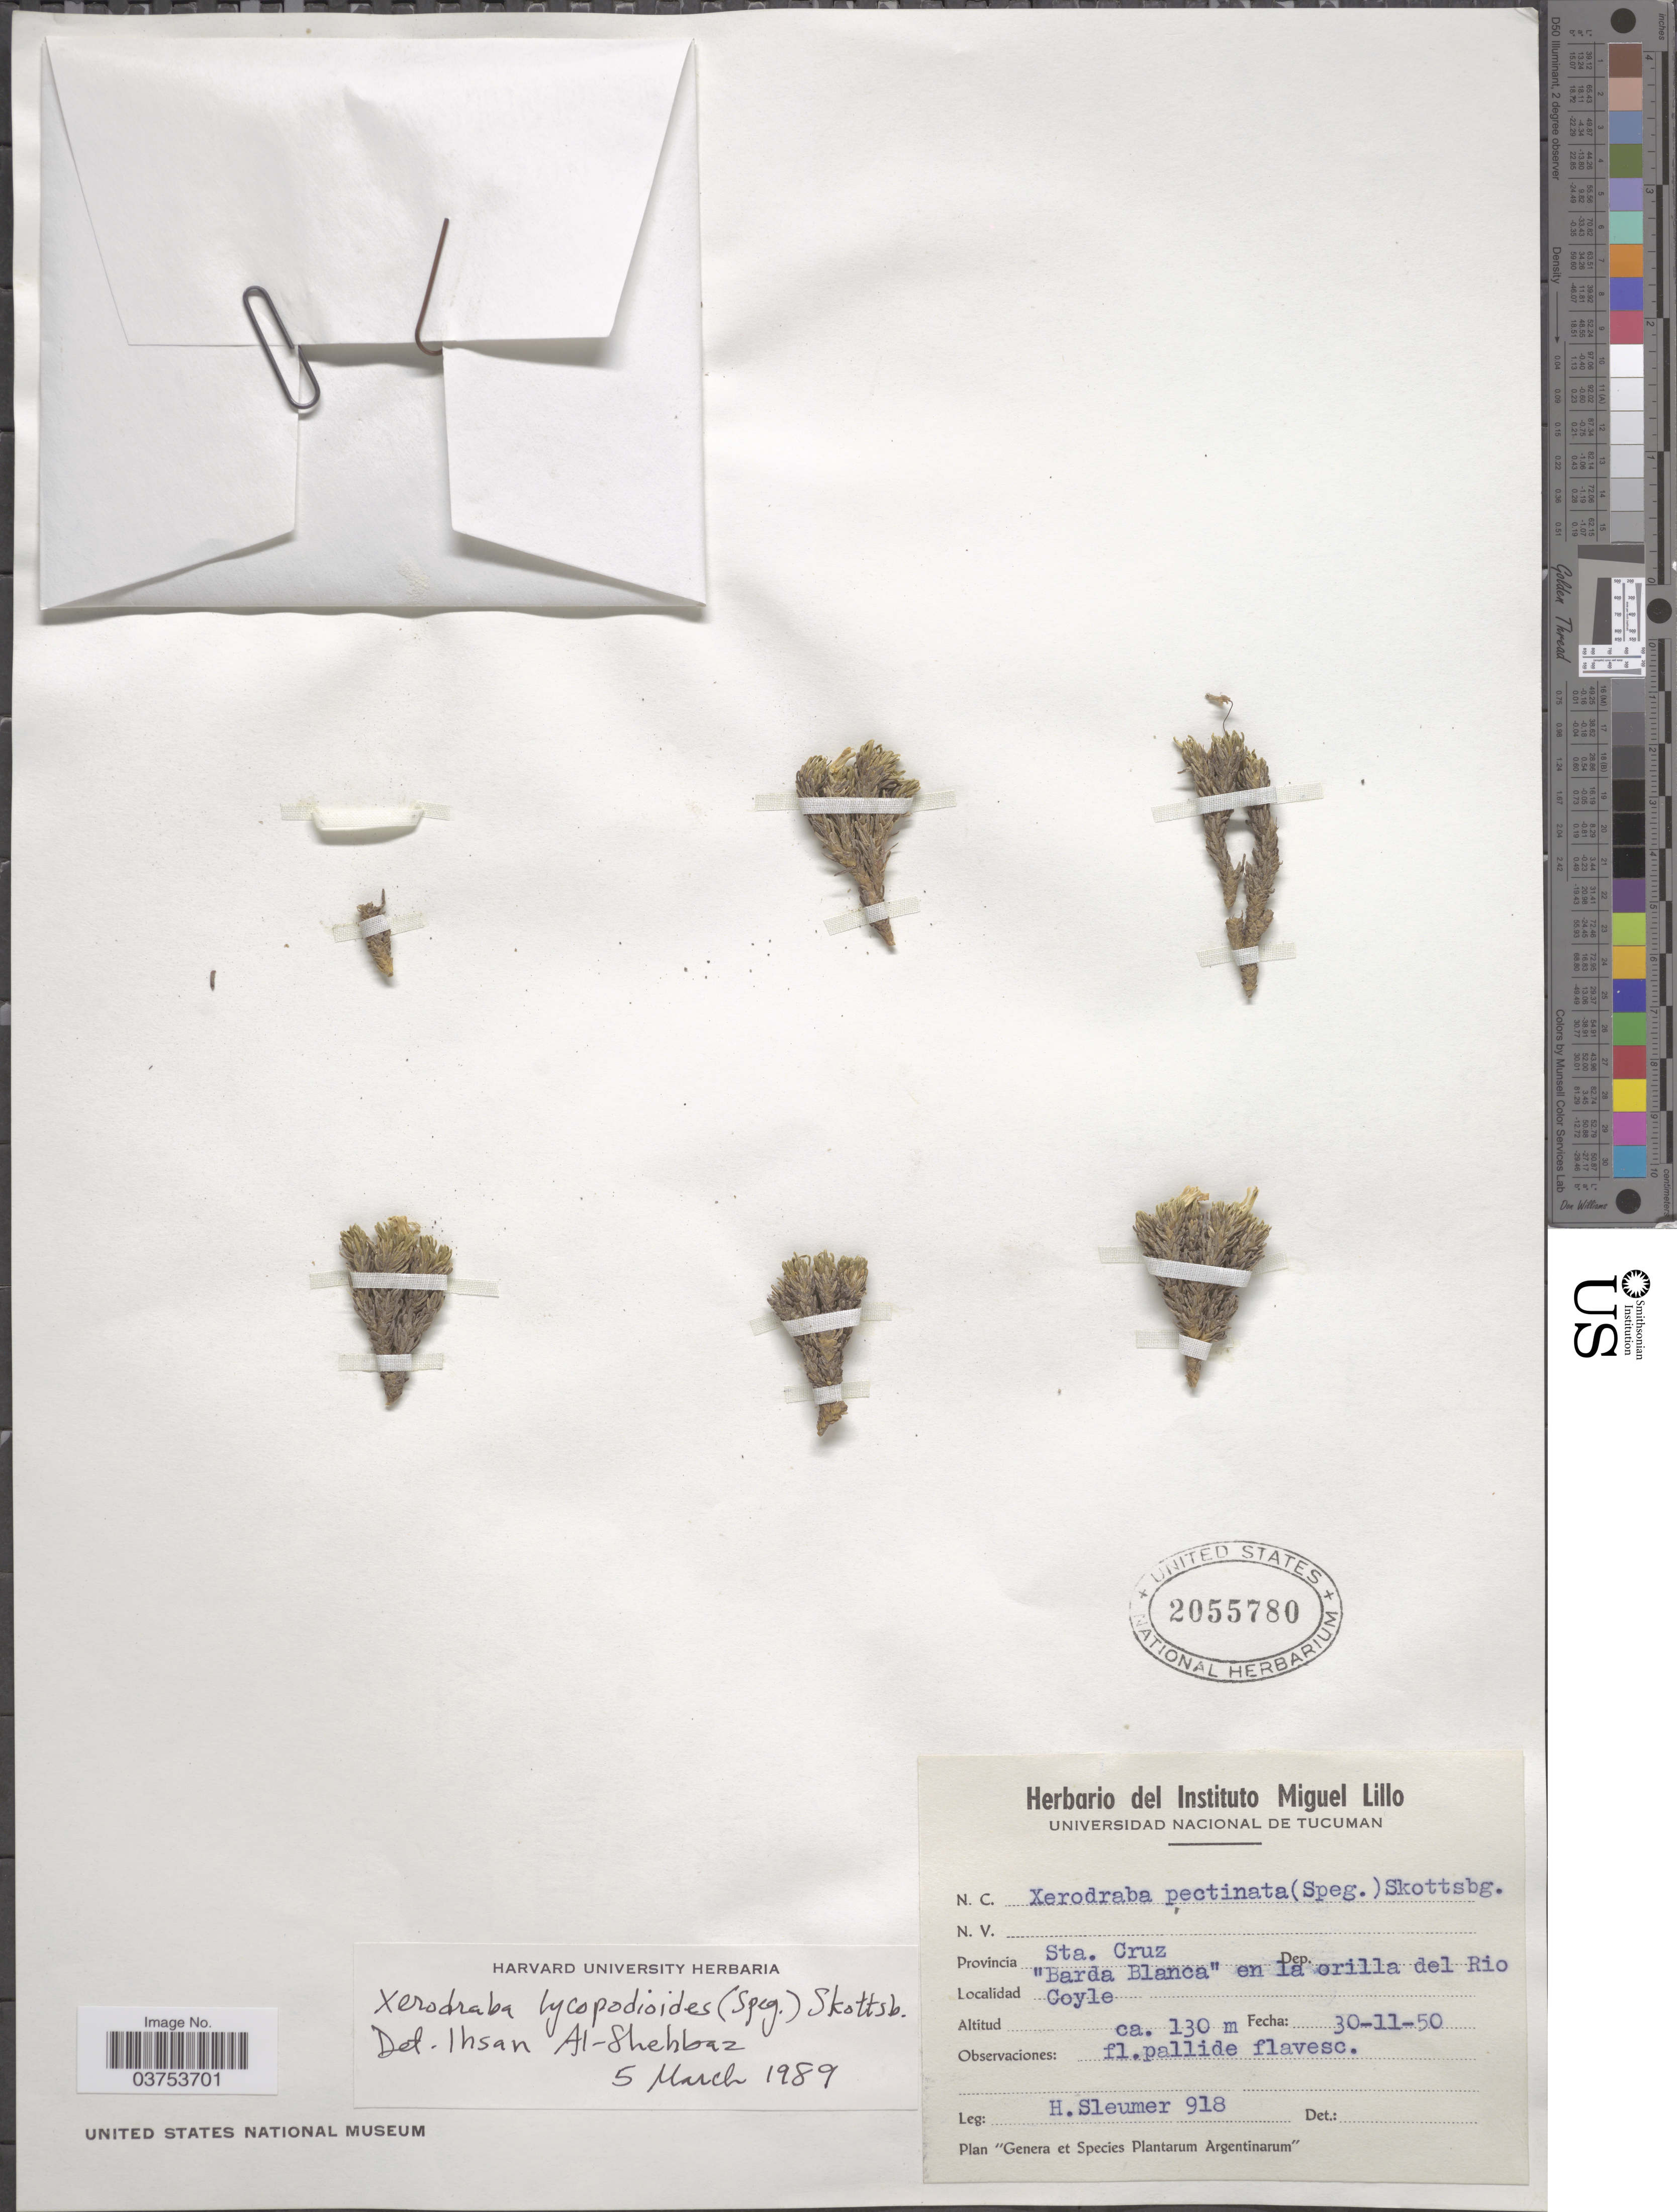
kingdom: Plantae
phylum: Tracheophyta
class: Magnoliopsida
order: Brassicales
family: Brassicaceae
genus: Xerodraba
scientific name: Xerodraba lycopodioides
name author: Skottsb.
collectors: H. O. Sleumer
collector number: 918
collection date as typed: Transcribed d/m/y: 30/11/50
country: Argentina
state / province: Santa Cruz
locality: Sta. Cruz. 'Barda Blanca' en la orilla del Rio Coyle.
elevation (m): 130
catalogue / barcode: US 2055780